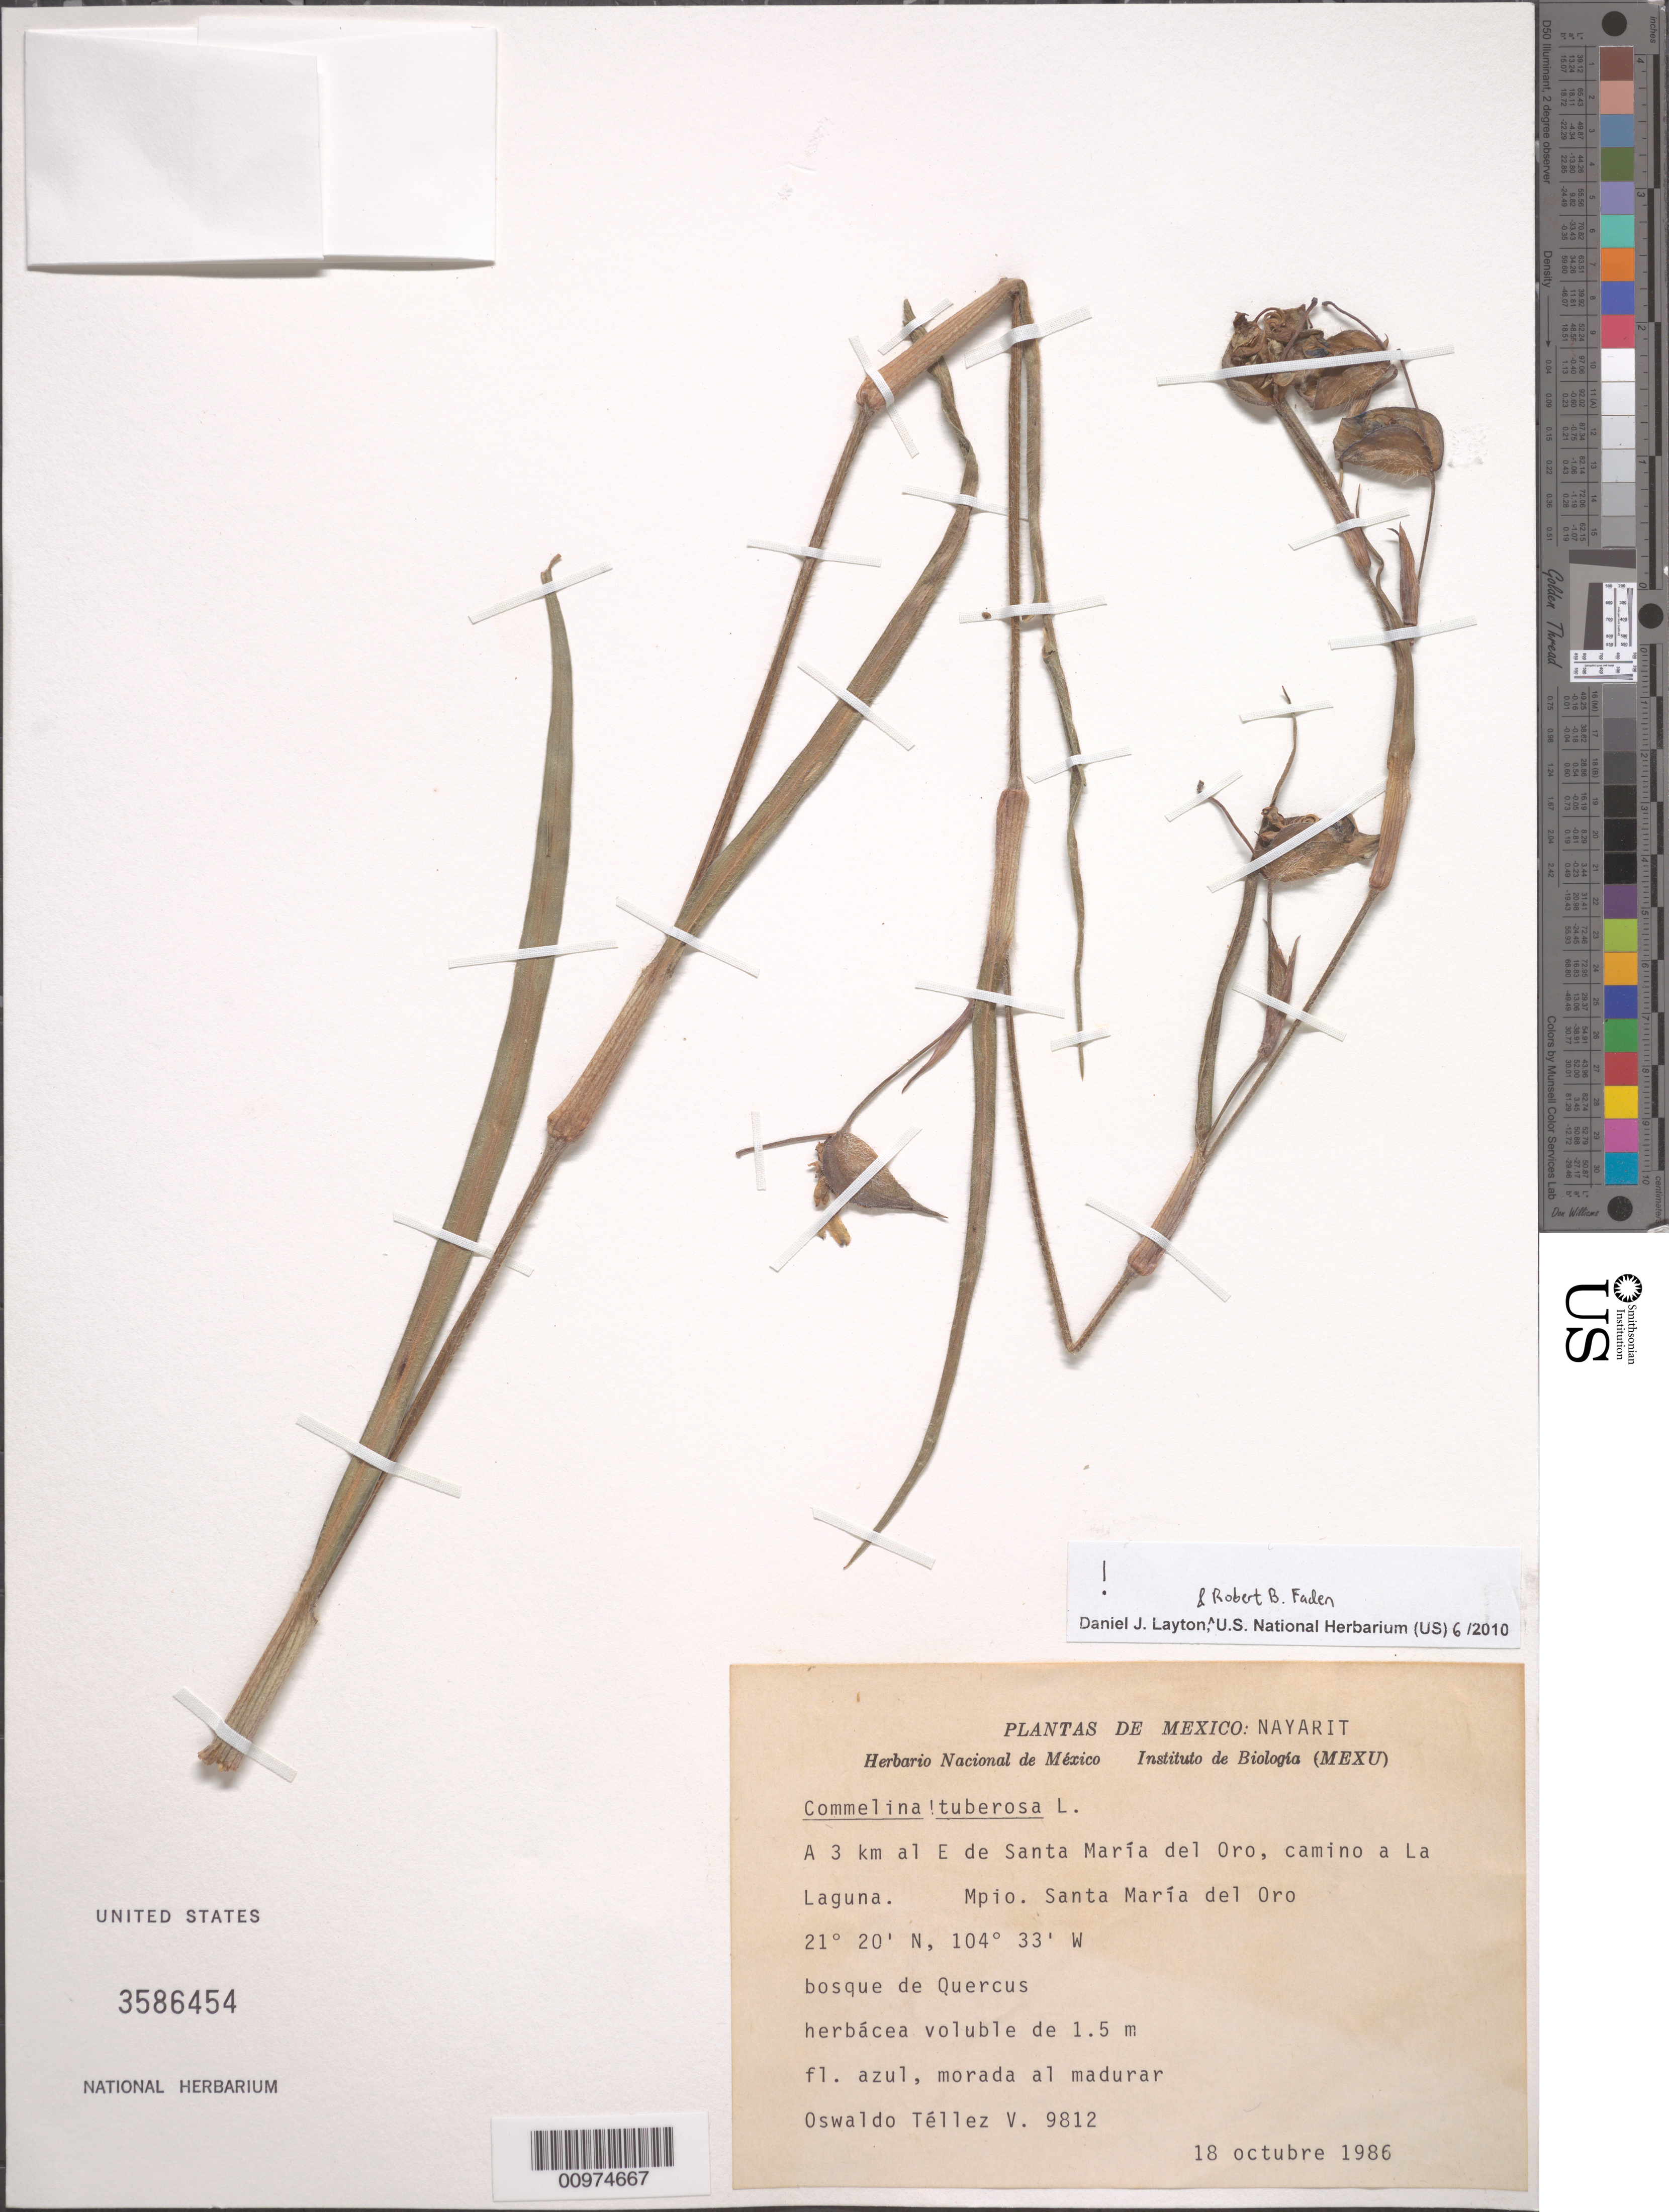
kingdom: Plantae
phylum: Tracheophyta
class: Liliopsida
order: Commelinales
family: Commelinaceae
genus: Commelina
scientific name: Commelina tuberosa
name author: L.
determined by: Layton, Daniel J.; Faden, R. B.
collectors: O. Téllez V.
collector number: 9812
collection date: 1986-10-18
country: Mexico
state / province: Nayarit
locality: A 3 km al E de Santa María del Oro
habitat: bosque de Quercus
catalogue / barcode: US 3586454